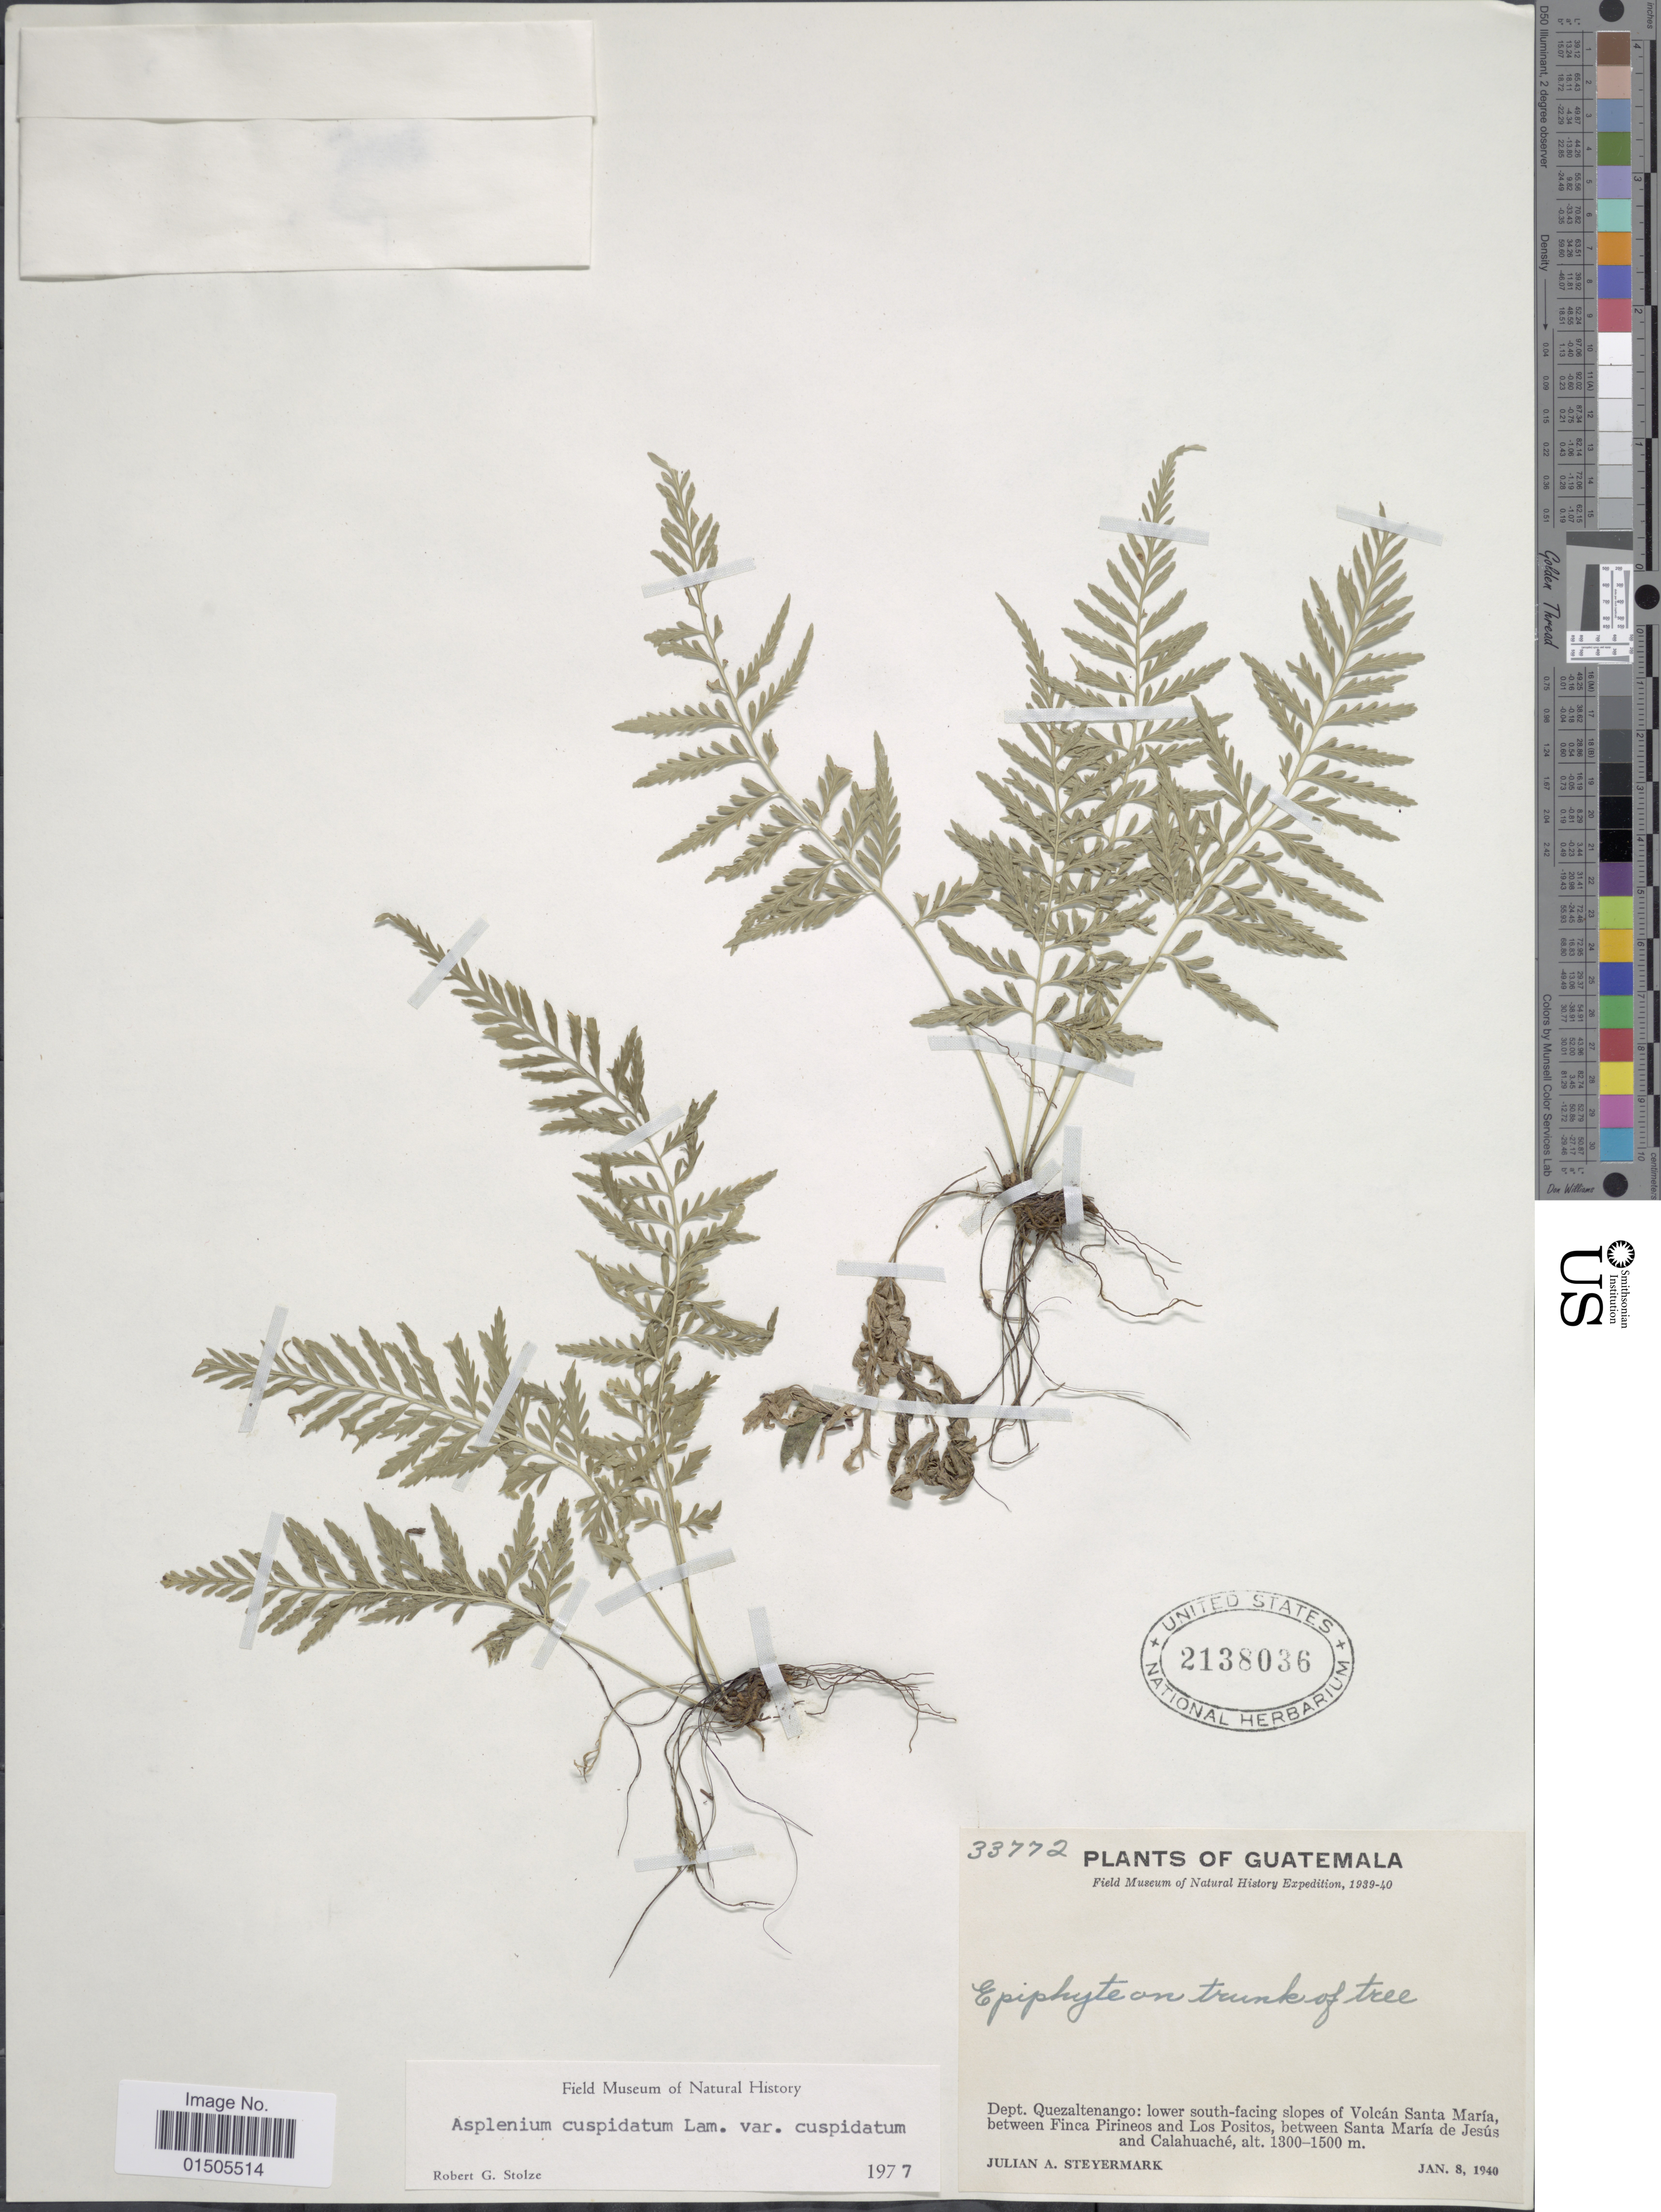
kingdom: Plantae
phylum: Tracheophyta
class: Polypodiopsida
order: Polypodiales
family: Aspleniaceae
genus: Asplenium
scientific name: Asplenium auritum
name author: Sw.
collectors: J. Steyermark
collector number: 33772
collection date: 1940-01-08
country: Guatemala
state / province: Quetzaltenango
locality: Lower south facing slopes of Volcan Santa Maria, between Finca Pirineos and Los Positos, between Santa Maria de Jesus and Calahuache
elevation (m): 1300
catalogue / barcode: US 2138036